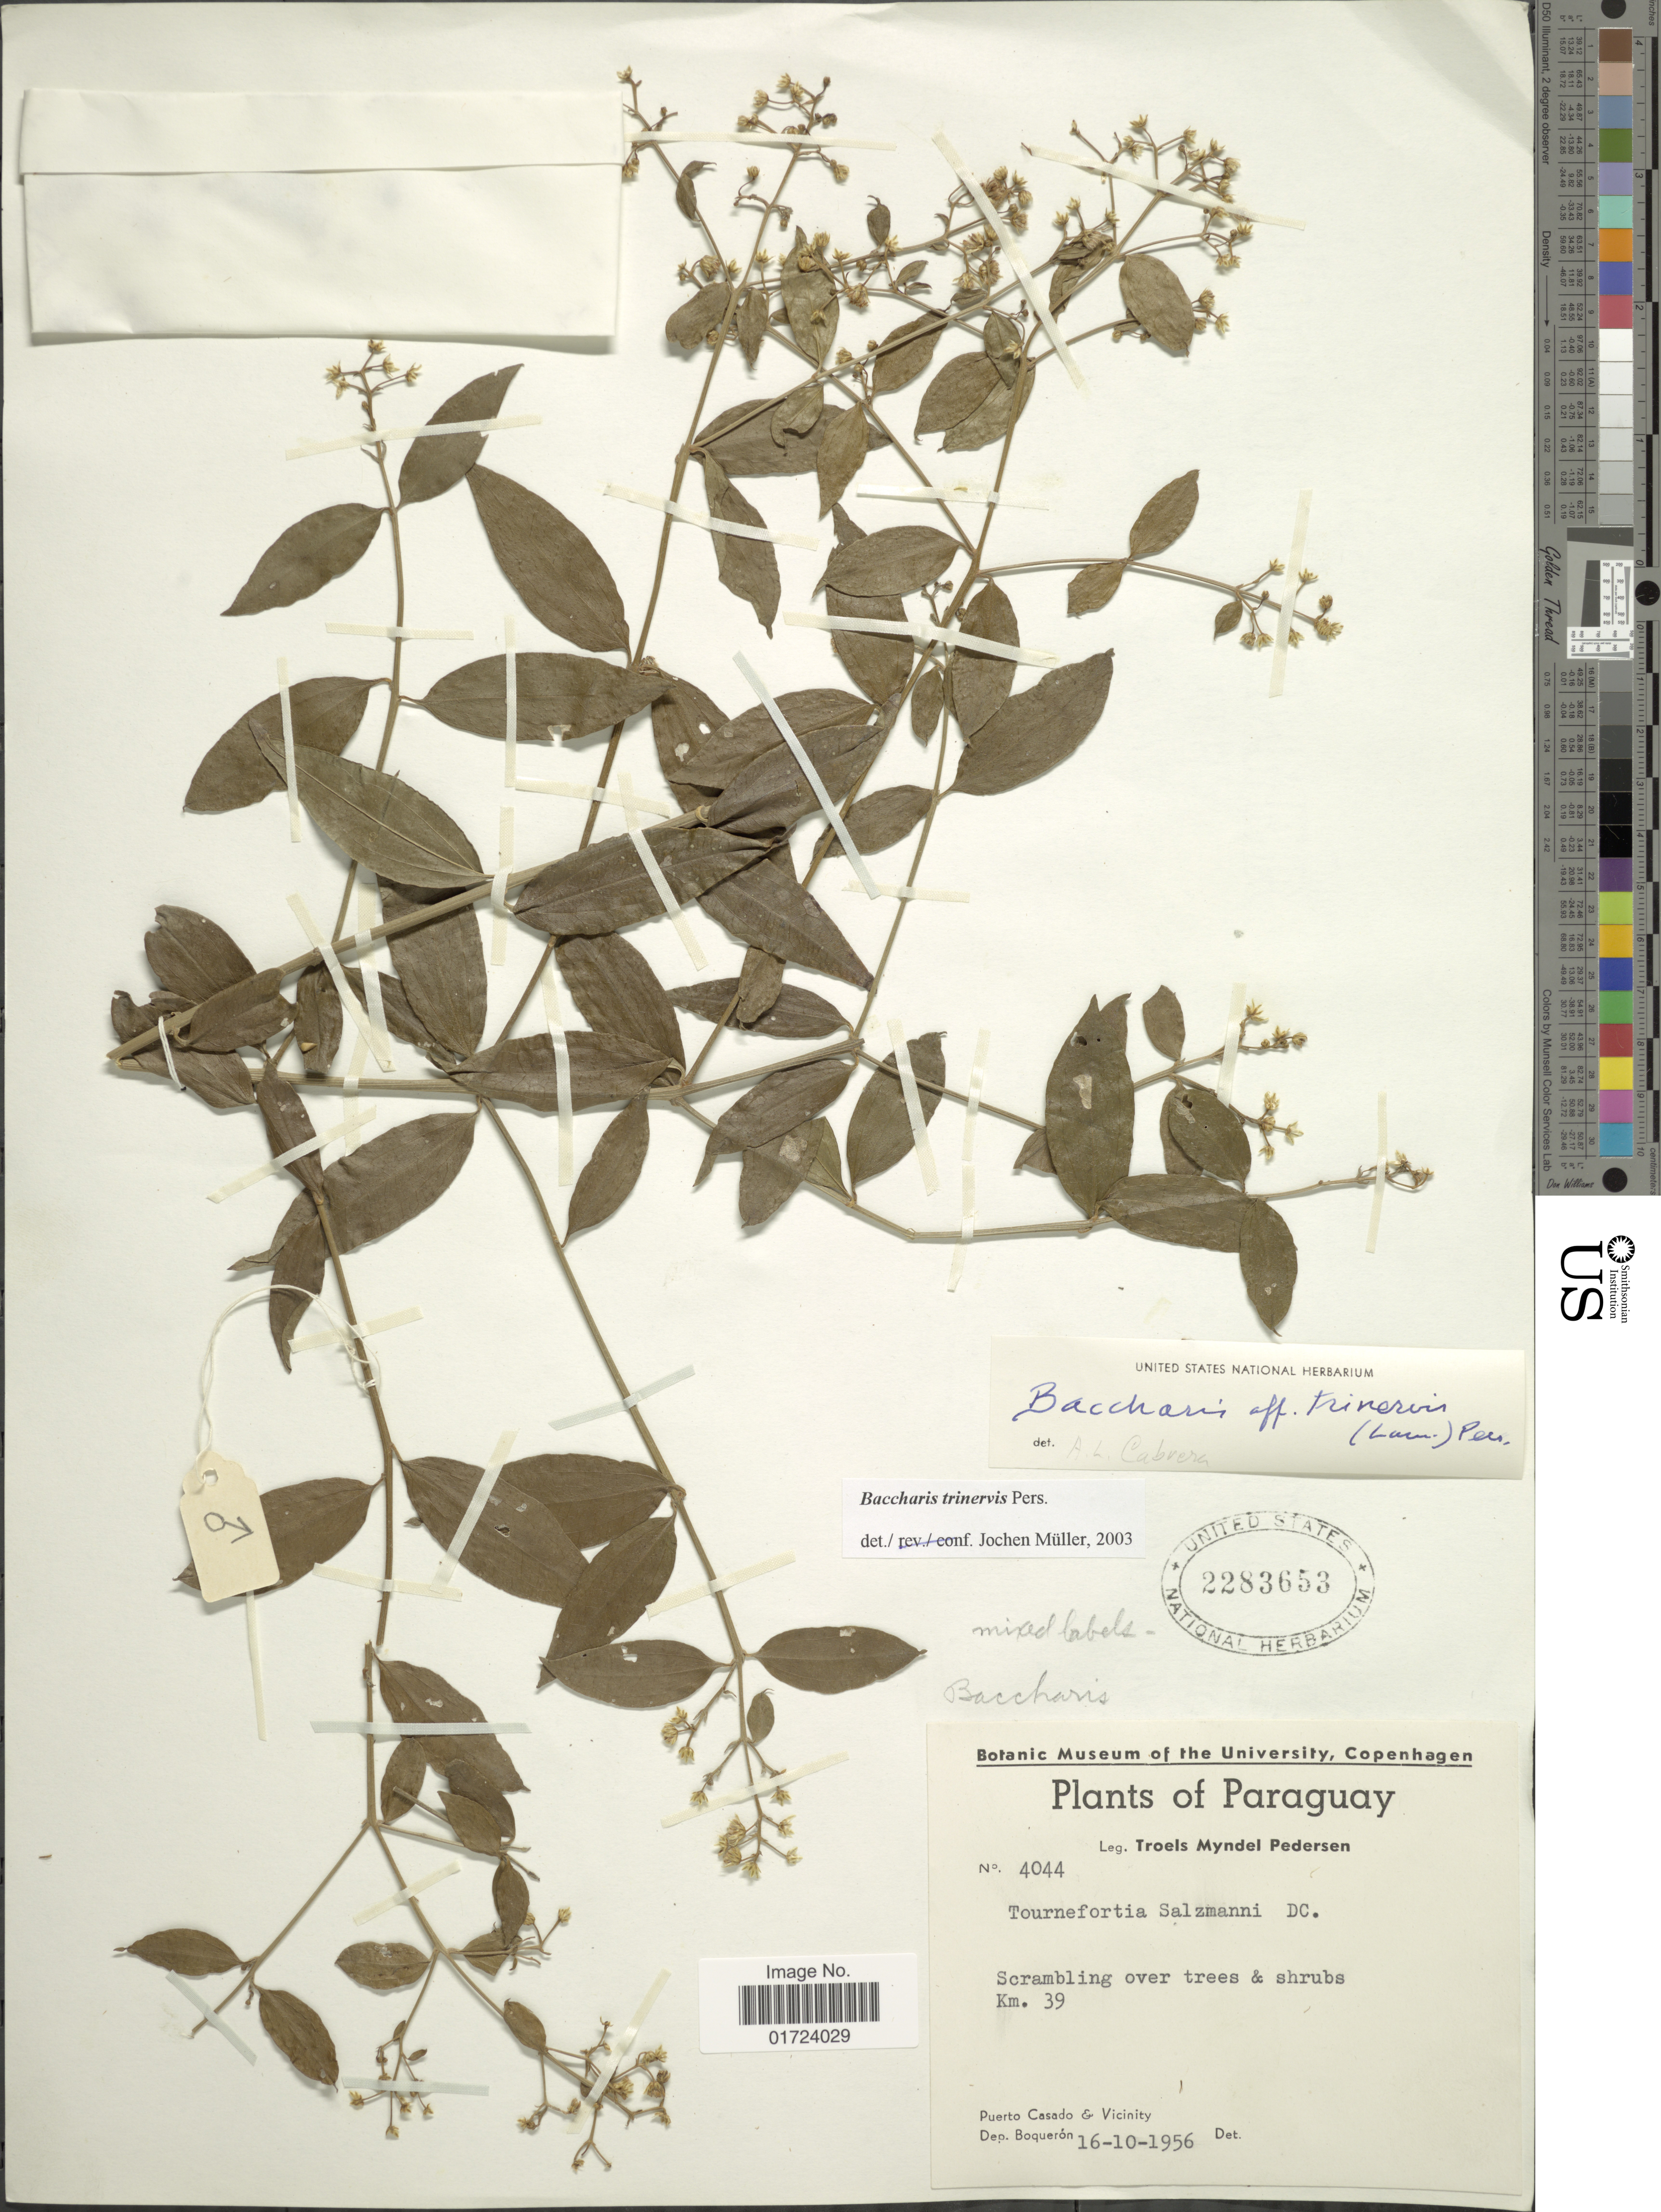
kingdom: Plantae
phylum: Tracheophyta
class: Magnoliopsida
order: Asterales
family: Asteraceae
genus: Baccharis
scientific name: Baccharis trinervis var. rhexioides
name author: (Kunth) Baker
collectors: T. Pederson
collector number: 4044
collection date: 1956-10-16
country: Paraguay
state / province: Boqueron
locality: Puerto Casado & Vicinity, Dep. Boqueron. Shrubs Km.39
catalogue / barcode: US 2283653